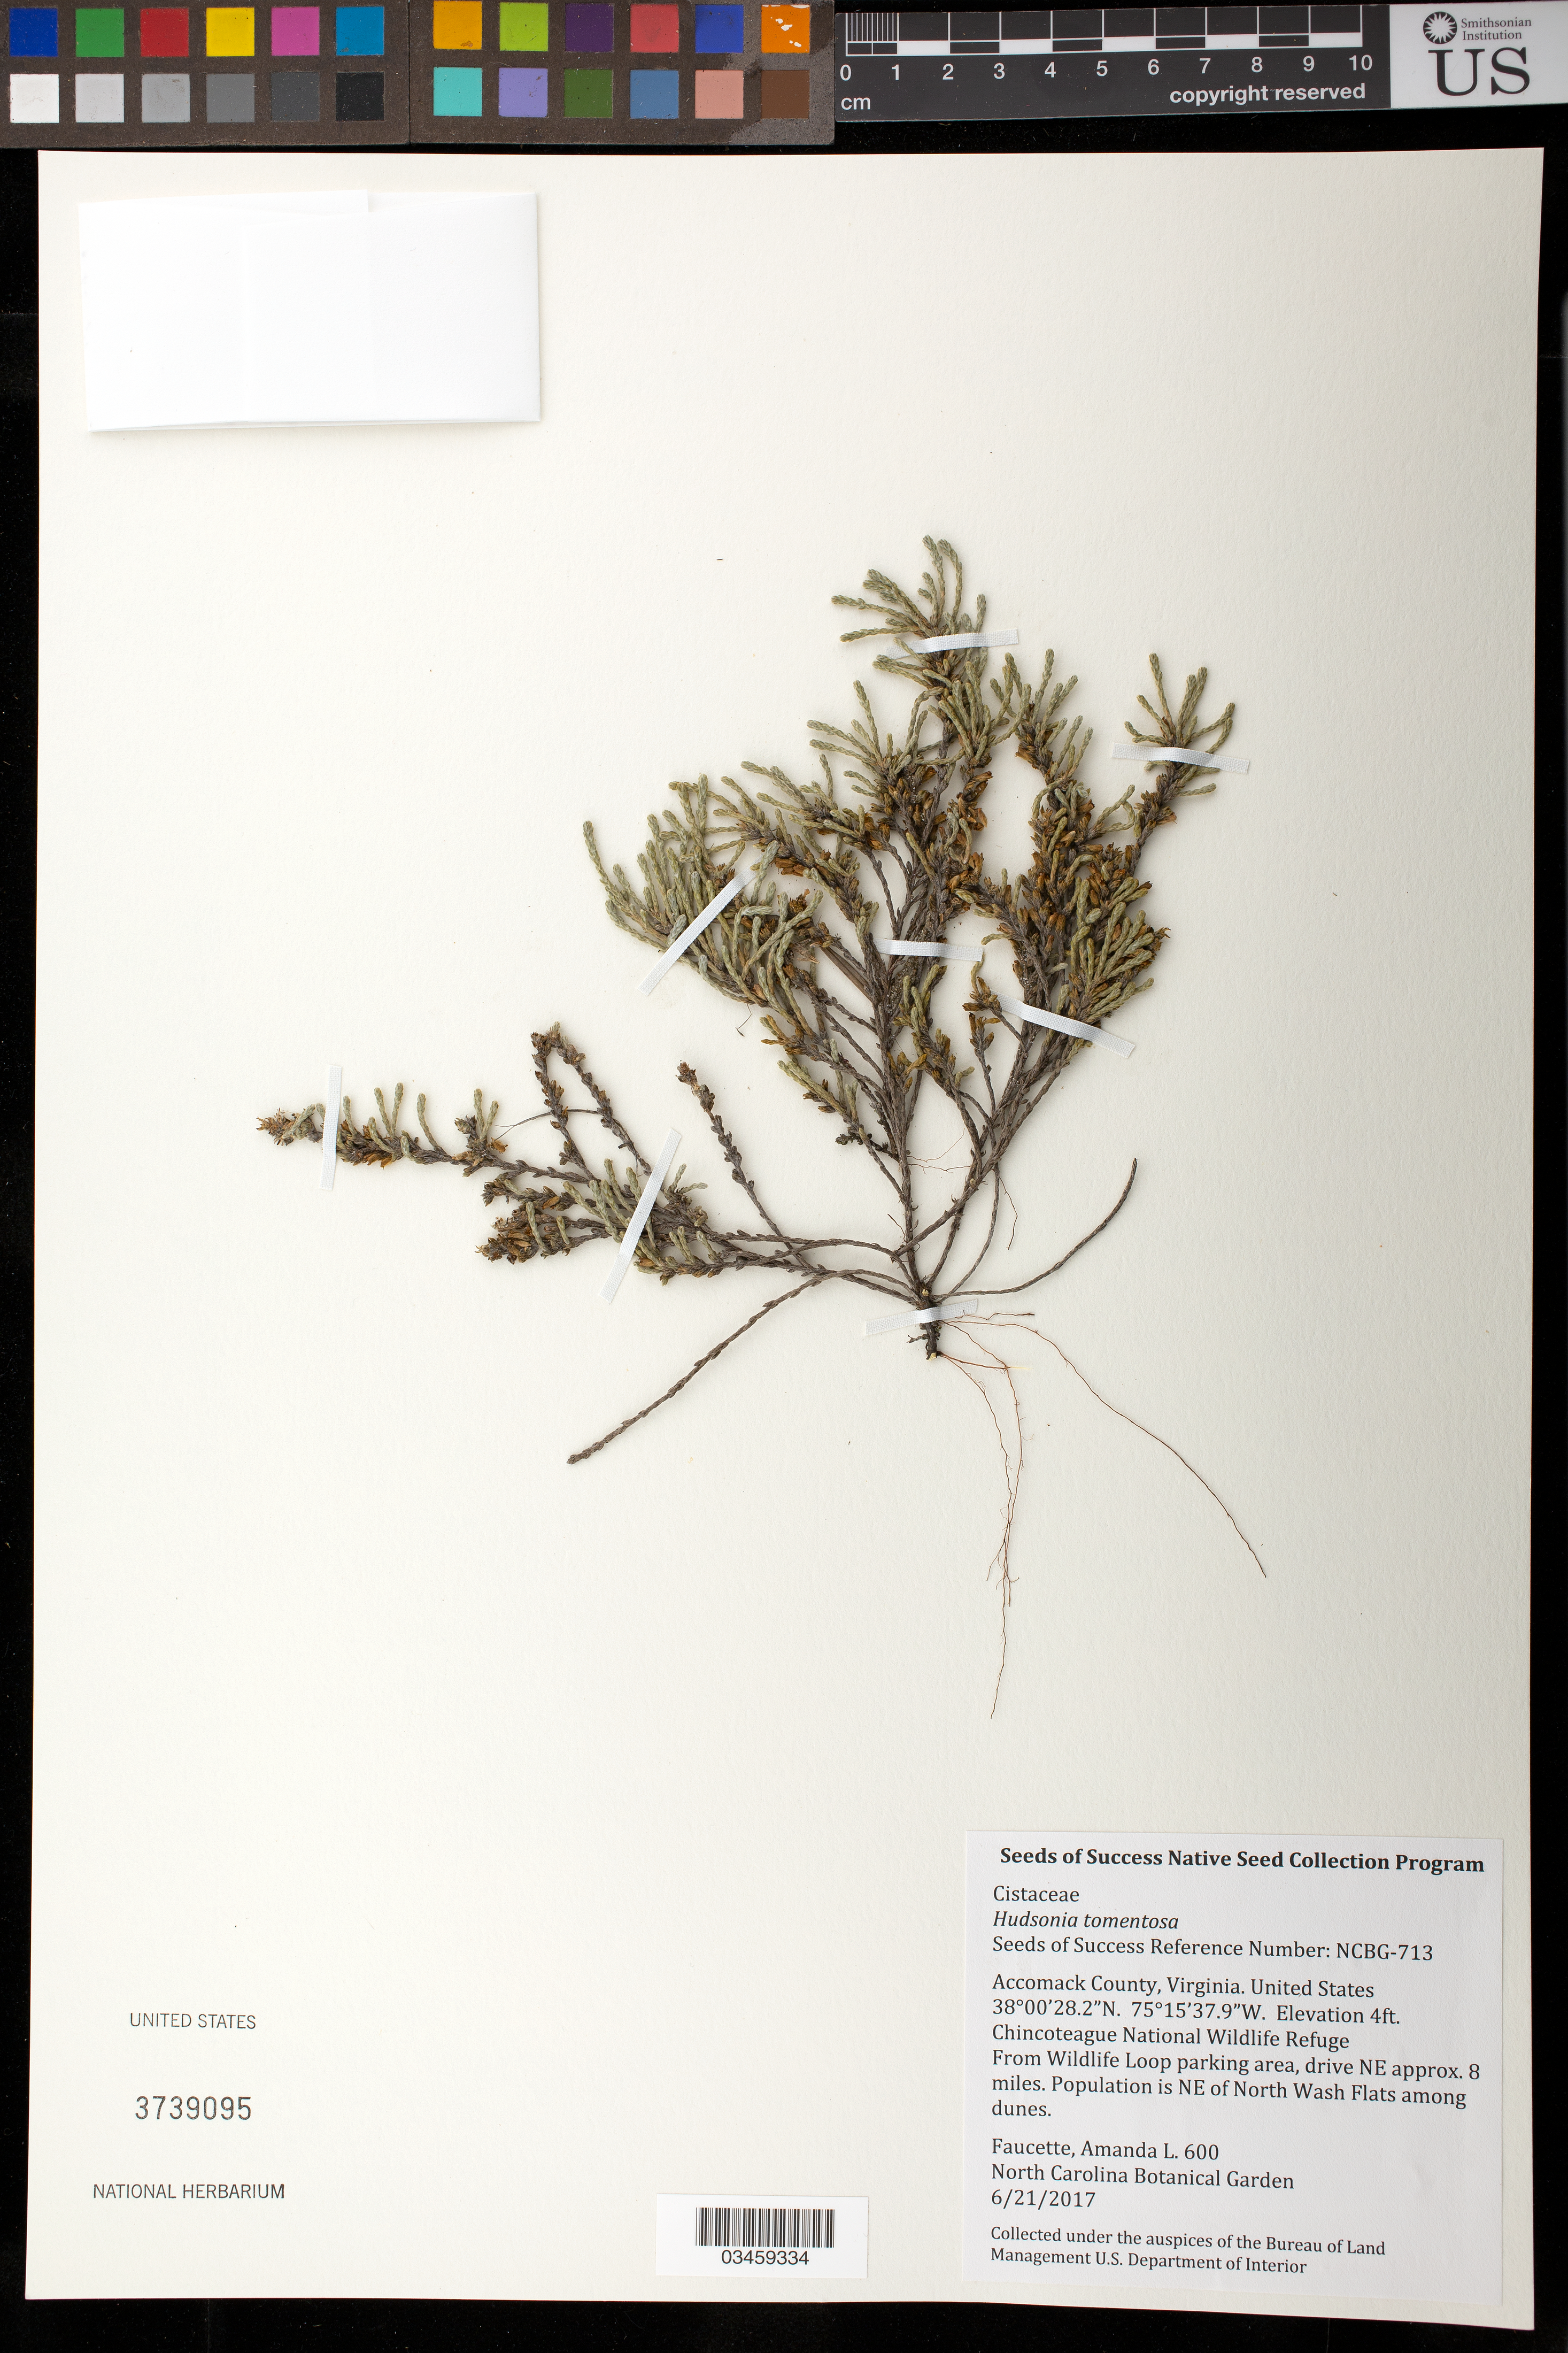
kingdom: Plantae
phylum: Tracheophyta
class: Magnoliopsida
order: Malvales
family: Cistaceae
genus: Hudsonia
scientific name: Hudsonia tomentosa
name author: Nutt.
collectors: A. Faucette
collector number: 600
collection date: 2017-06-21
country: United States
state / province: Virginia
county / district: Accomack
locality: Chincoteague National Wildlife Refuge, 8 mi. NE from Wildlife Loop parking area, NE of North Wash Flats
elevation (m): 1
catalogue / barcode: US 3739095